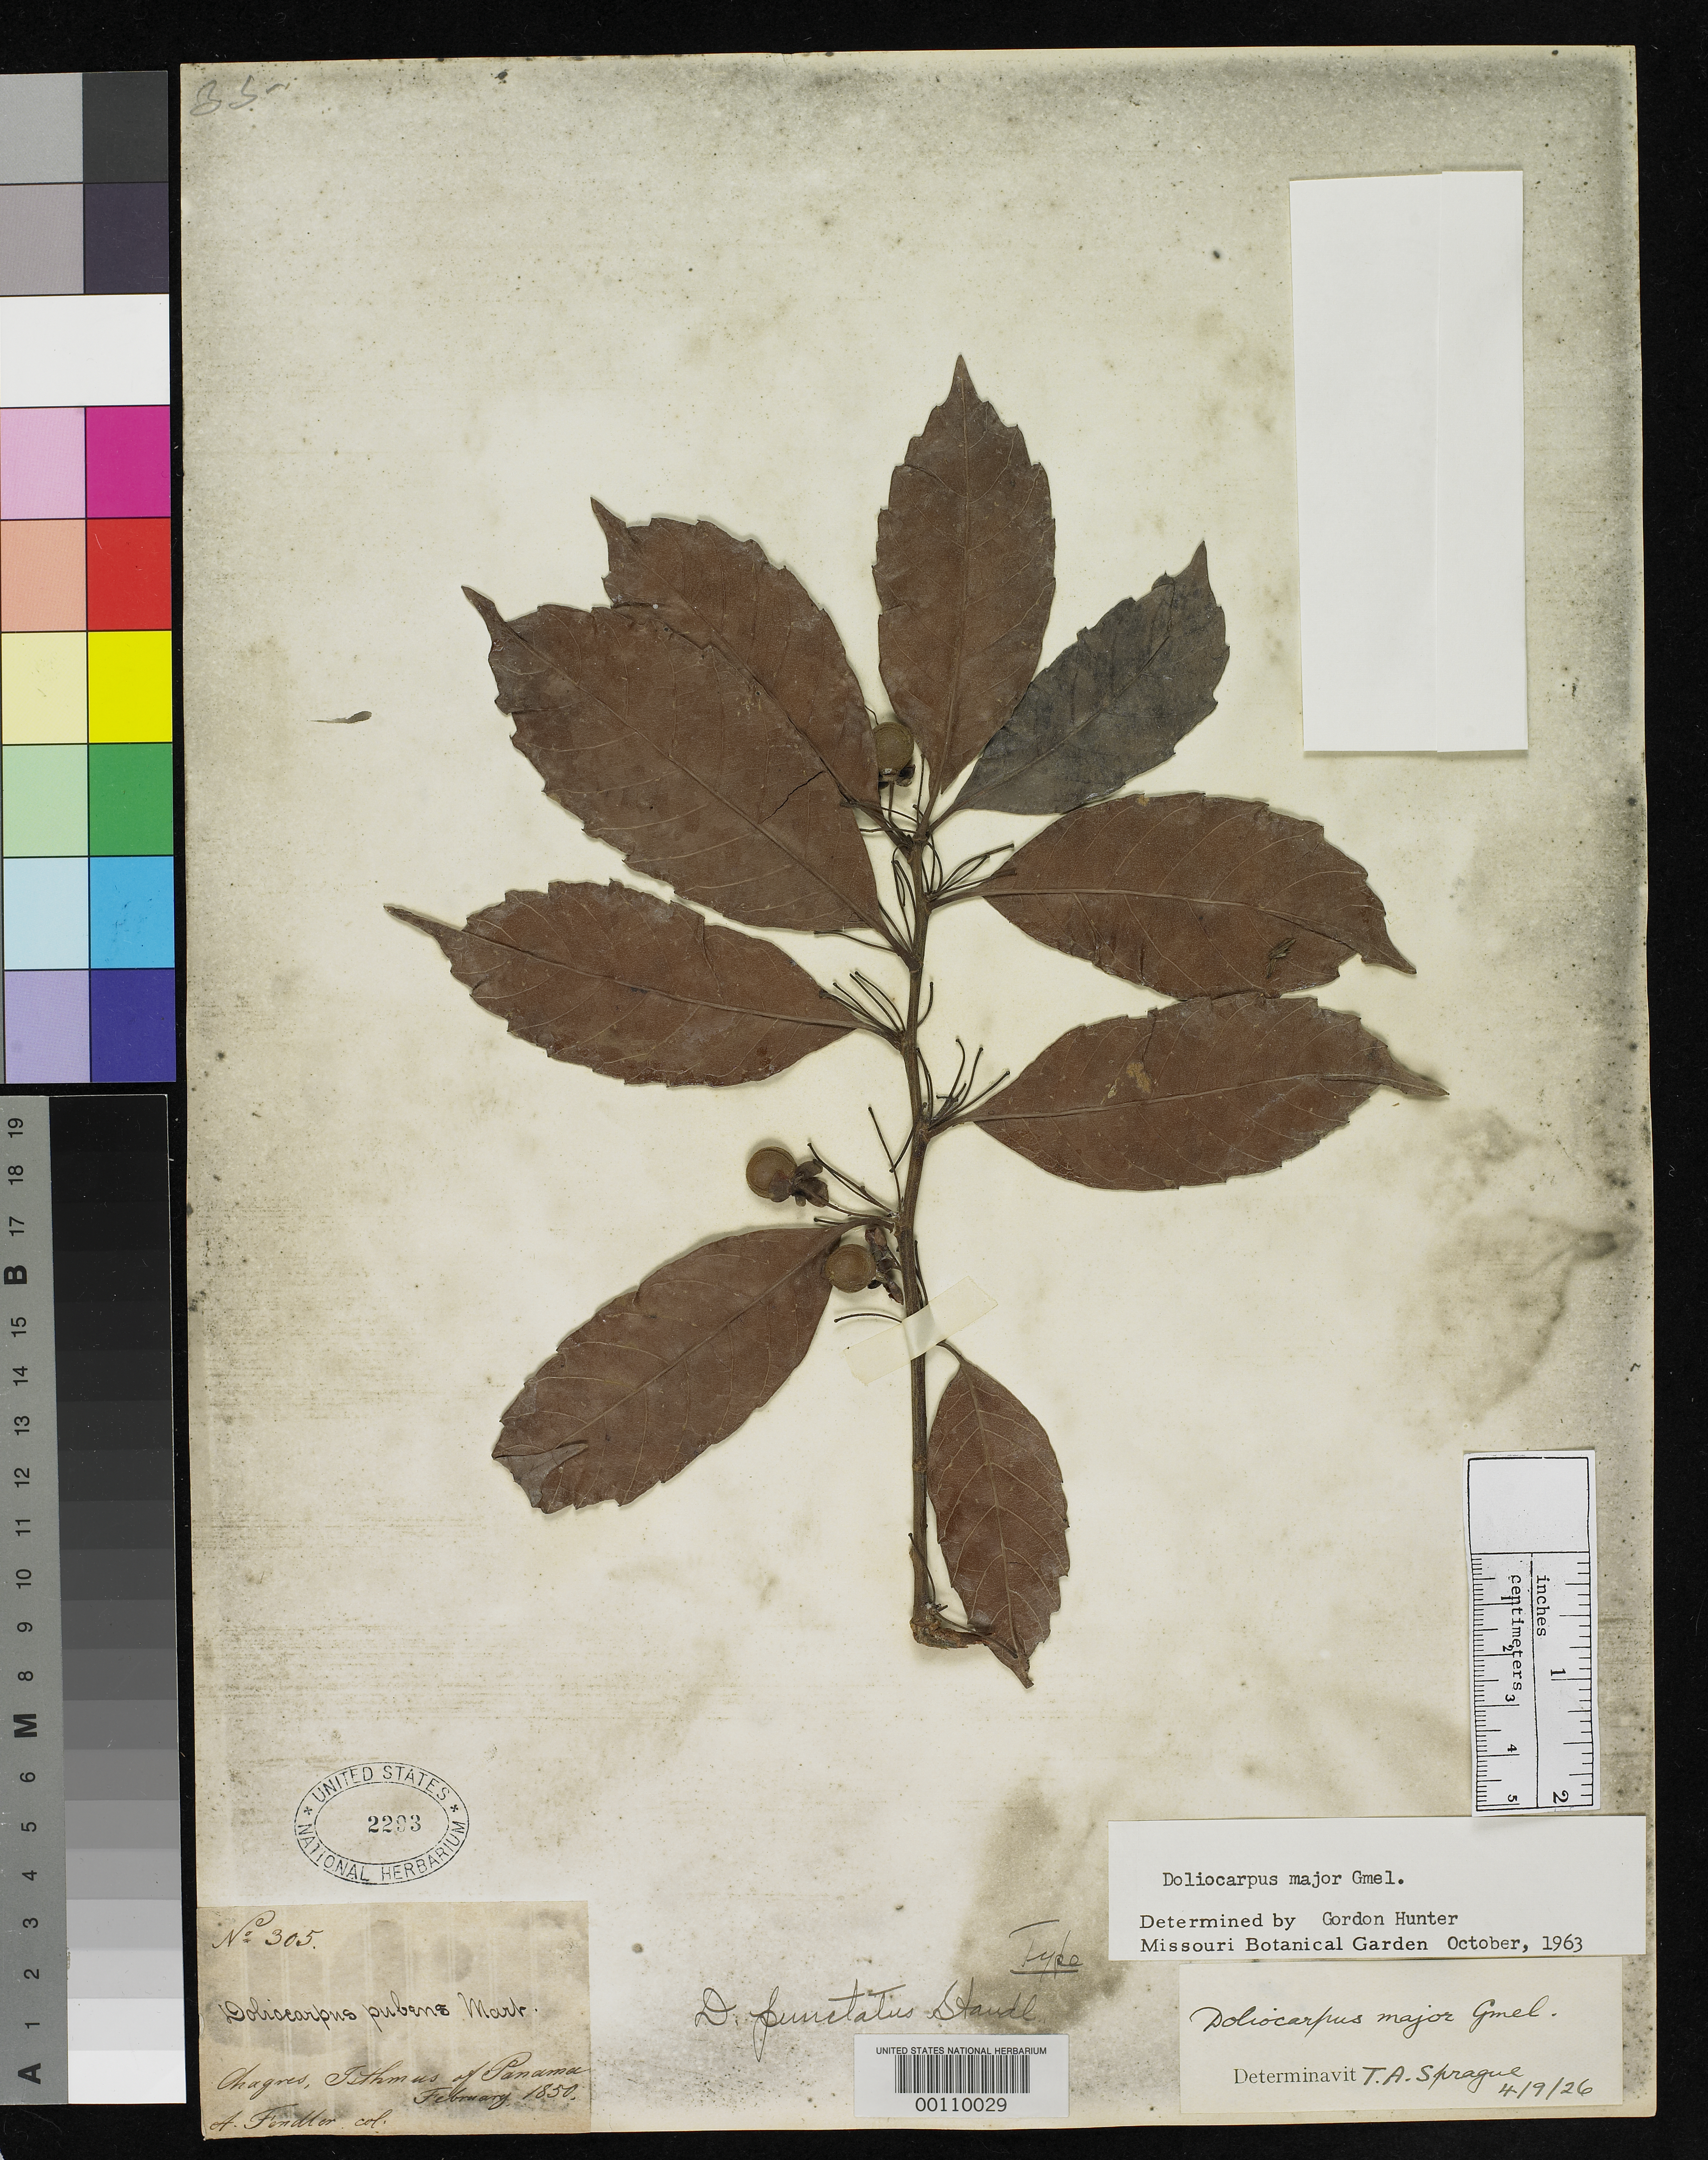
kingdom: Plantae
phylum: Tracheophyta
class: Magnoliopsida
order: Dilleniales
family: Dilleniaceae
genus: Doliocarpus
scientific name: Doliocarpus punctatus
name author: Standl.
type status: Holotype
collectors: A. Fendler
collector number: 305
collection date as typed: Feb 1850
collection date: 1850-02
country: Panama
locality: Chagres, Isthmus of Panama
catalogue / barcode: US 2293